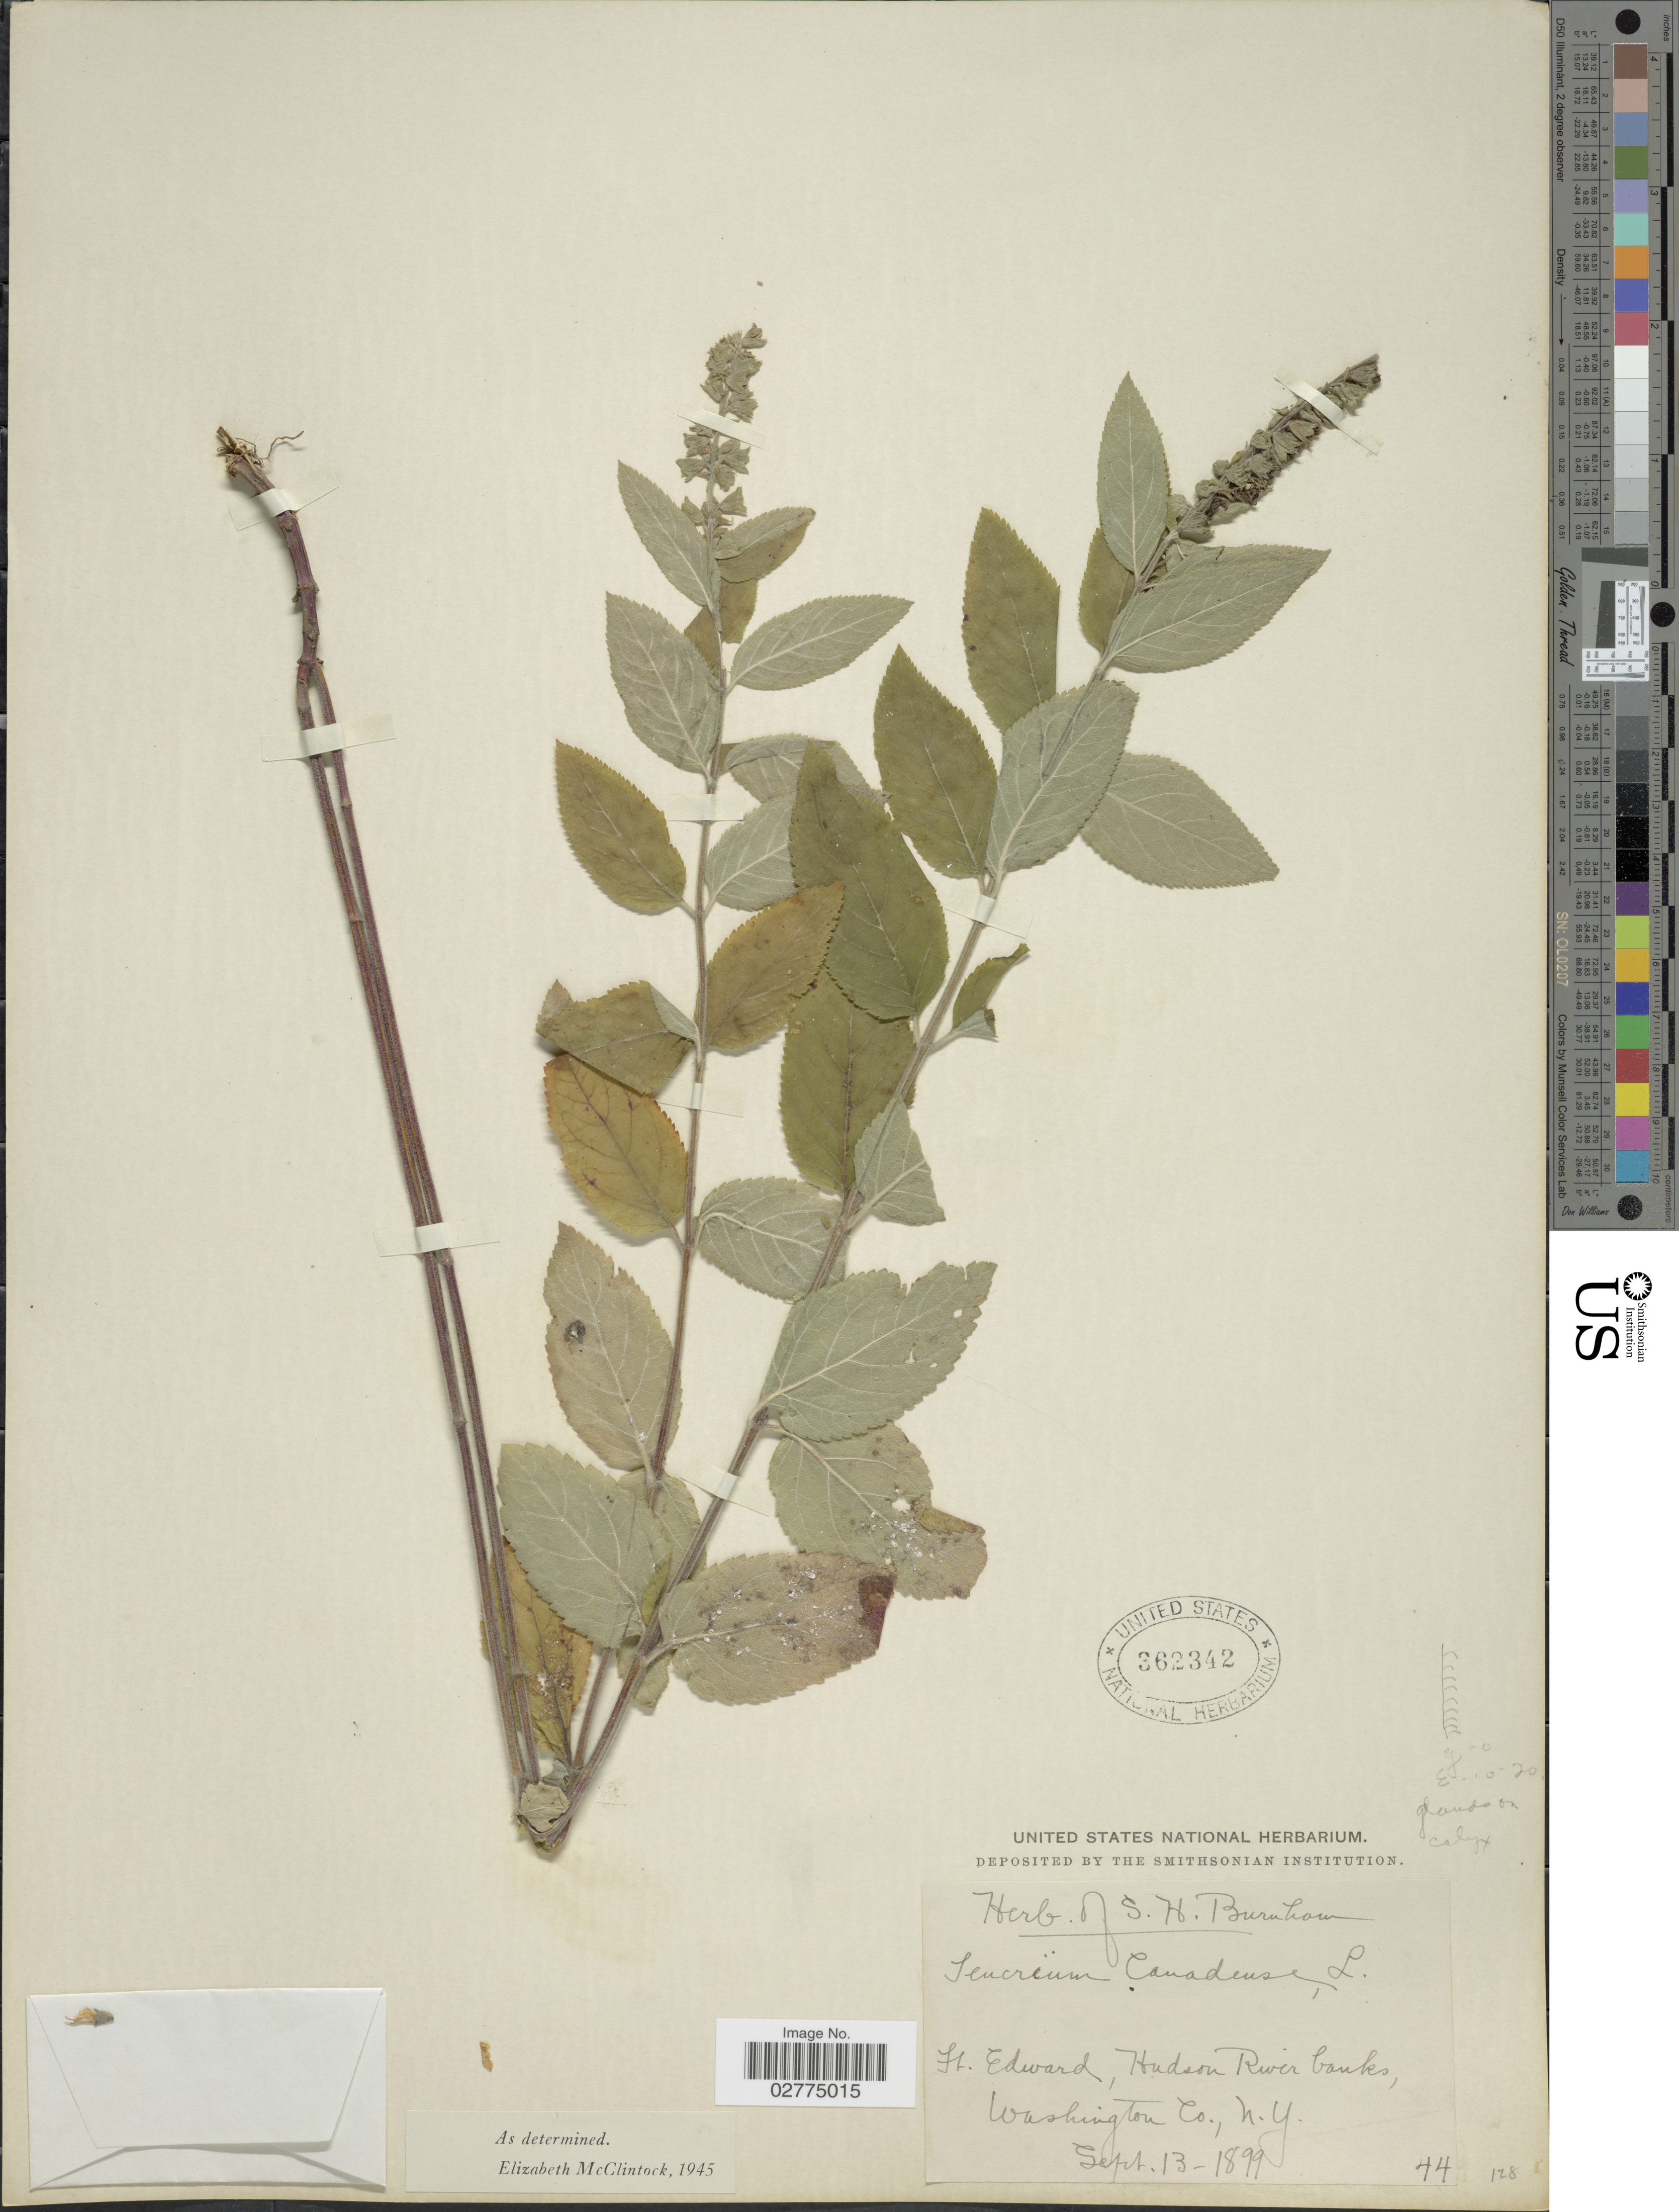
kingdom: Plantae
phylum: Tracheophyta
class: Magnoliopsida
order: Lamiales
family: Lamiaceae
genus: Teucrium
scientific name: Teucrium canadense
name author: L.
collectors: ex herb. S.H. Burnham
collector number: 44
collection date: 1899-09-13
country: United States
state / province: New York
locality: St. Edward, Hudson River banks, Washington Co.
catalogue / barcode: US 362342